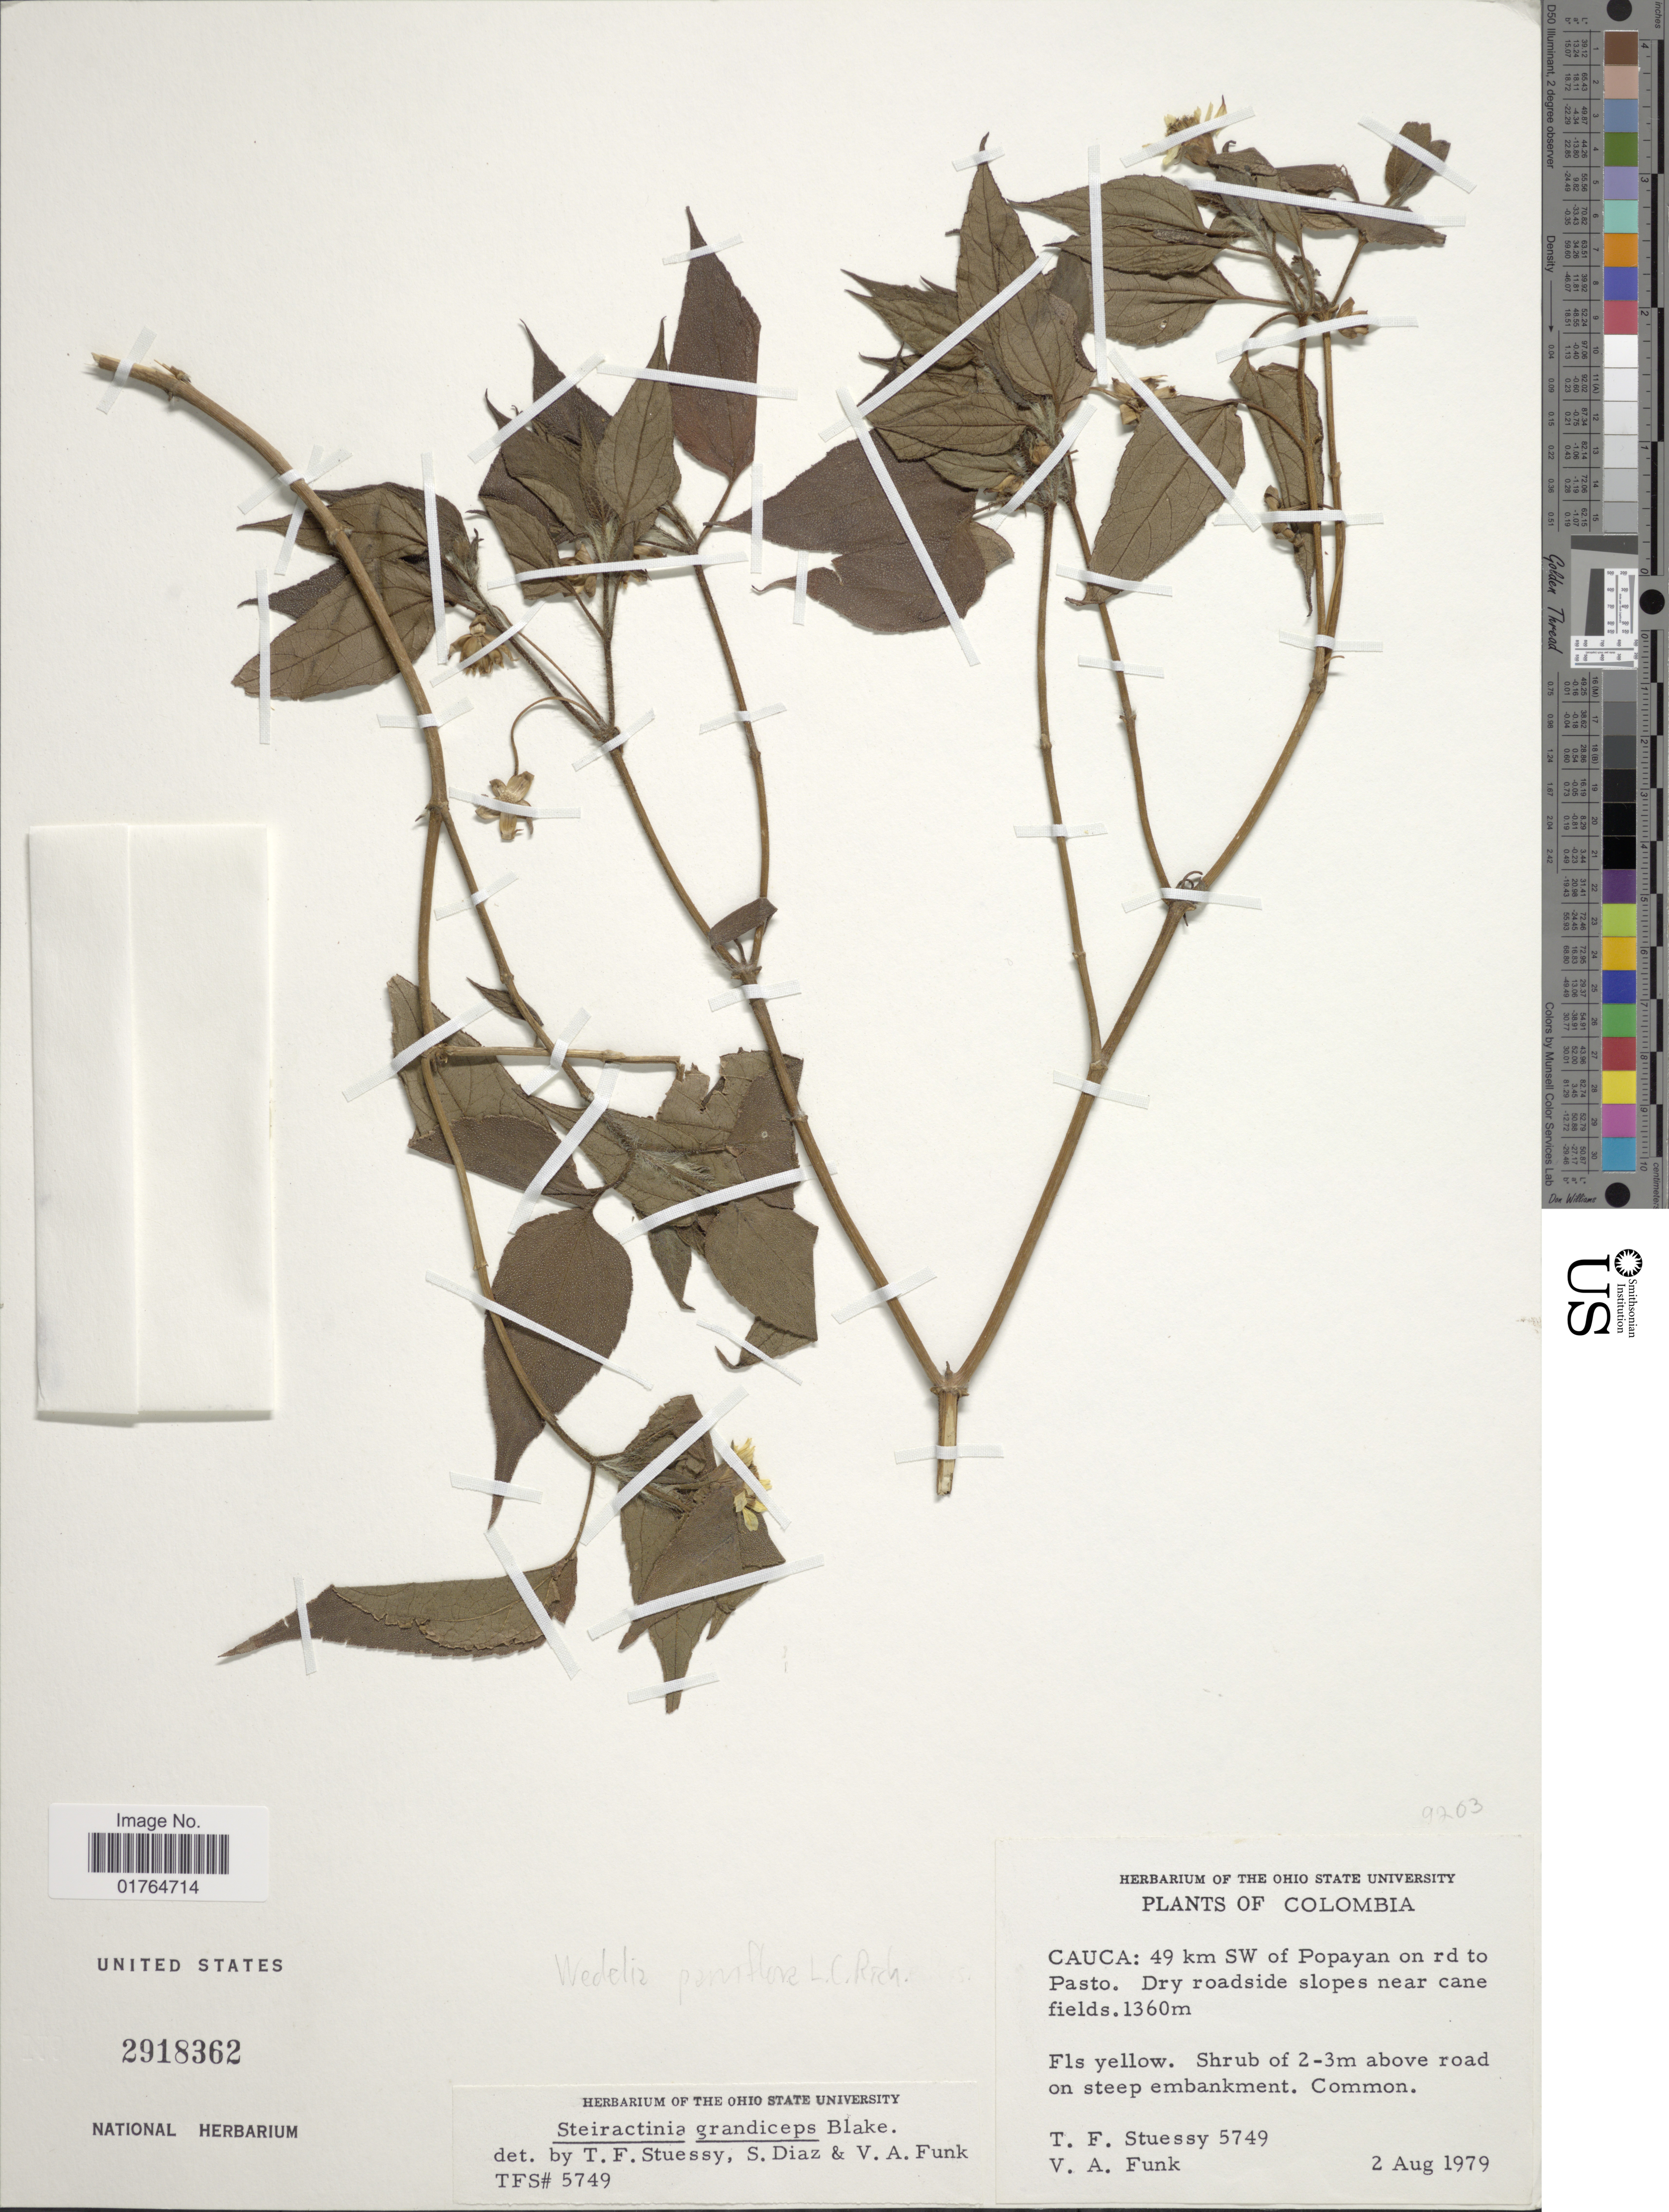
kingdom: Plantae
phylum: Tracheophyta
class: Magnoliopsida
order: Asterales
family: Asteraceae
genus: Wedelia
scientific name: Wedelia parviflora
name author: Rich.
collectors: T. Stuessy & V. Funk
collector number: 5749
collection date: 1979-08-02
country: Colombia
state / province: Cauca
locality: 49 km SW of Popayan on rd to Pasto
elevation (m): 1360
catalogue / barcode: US 2918362